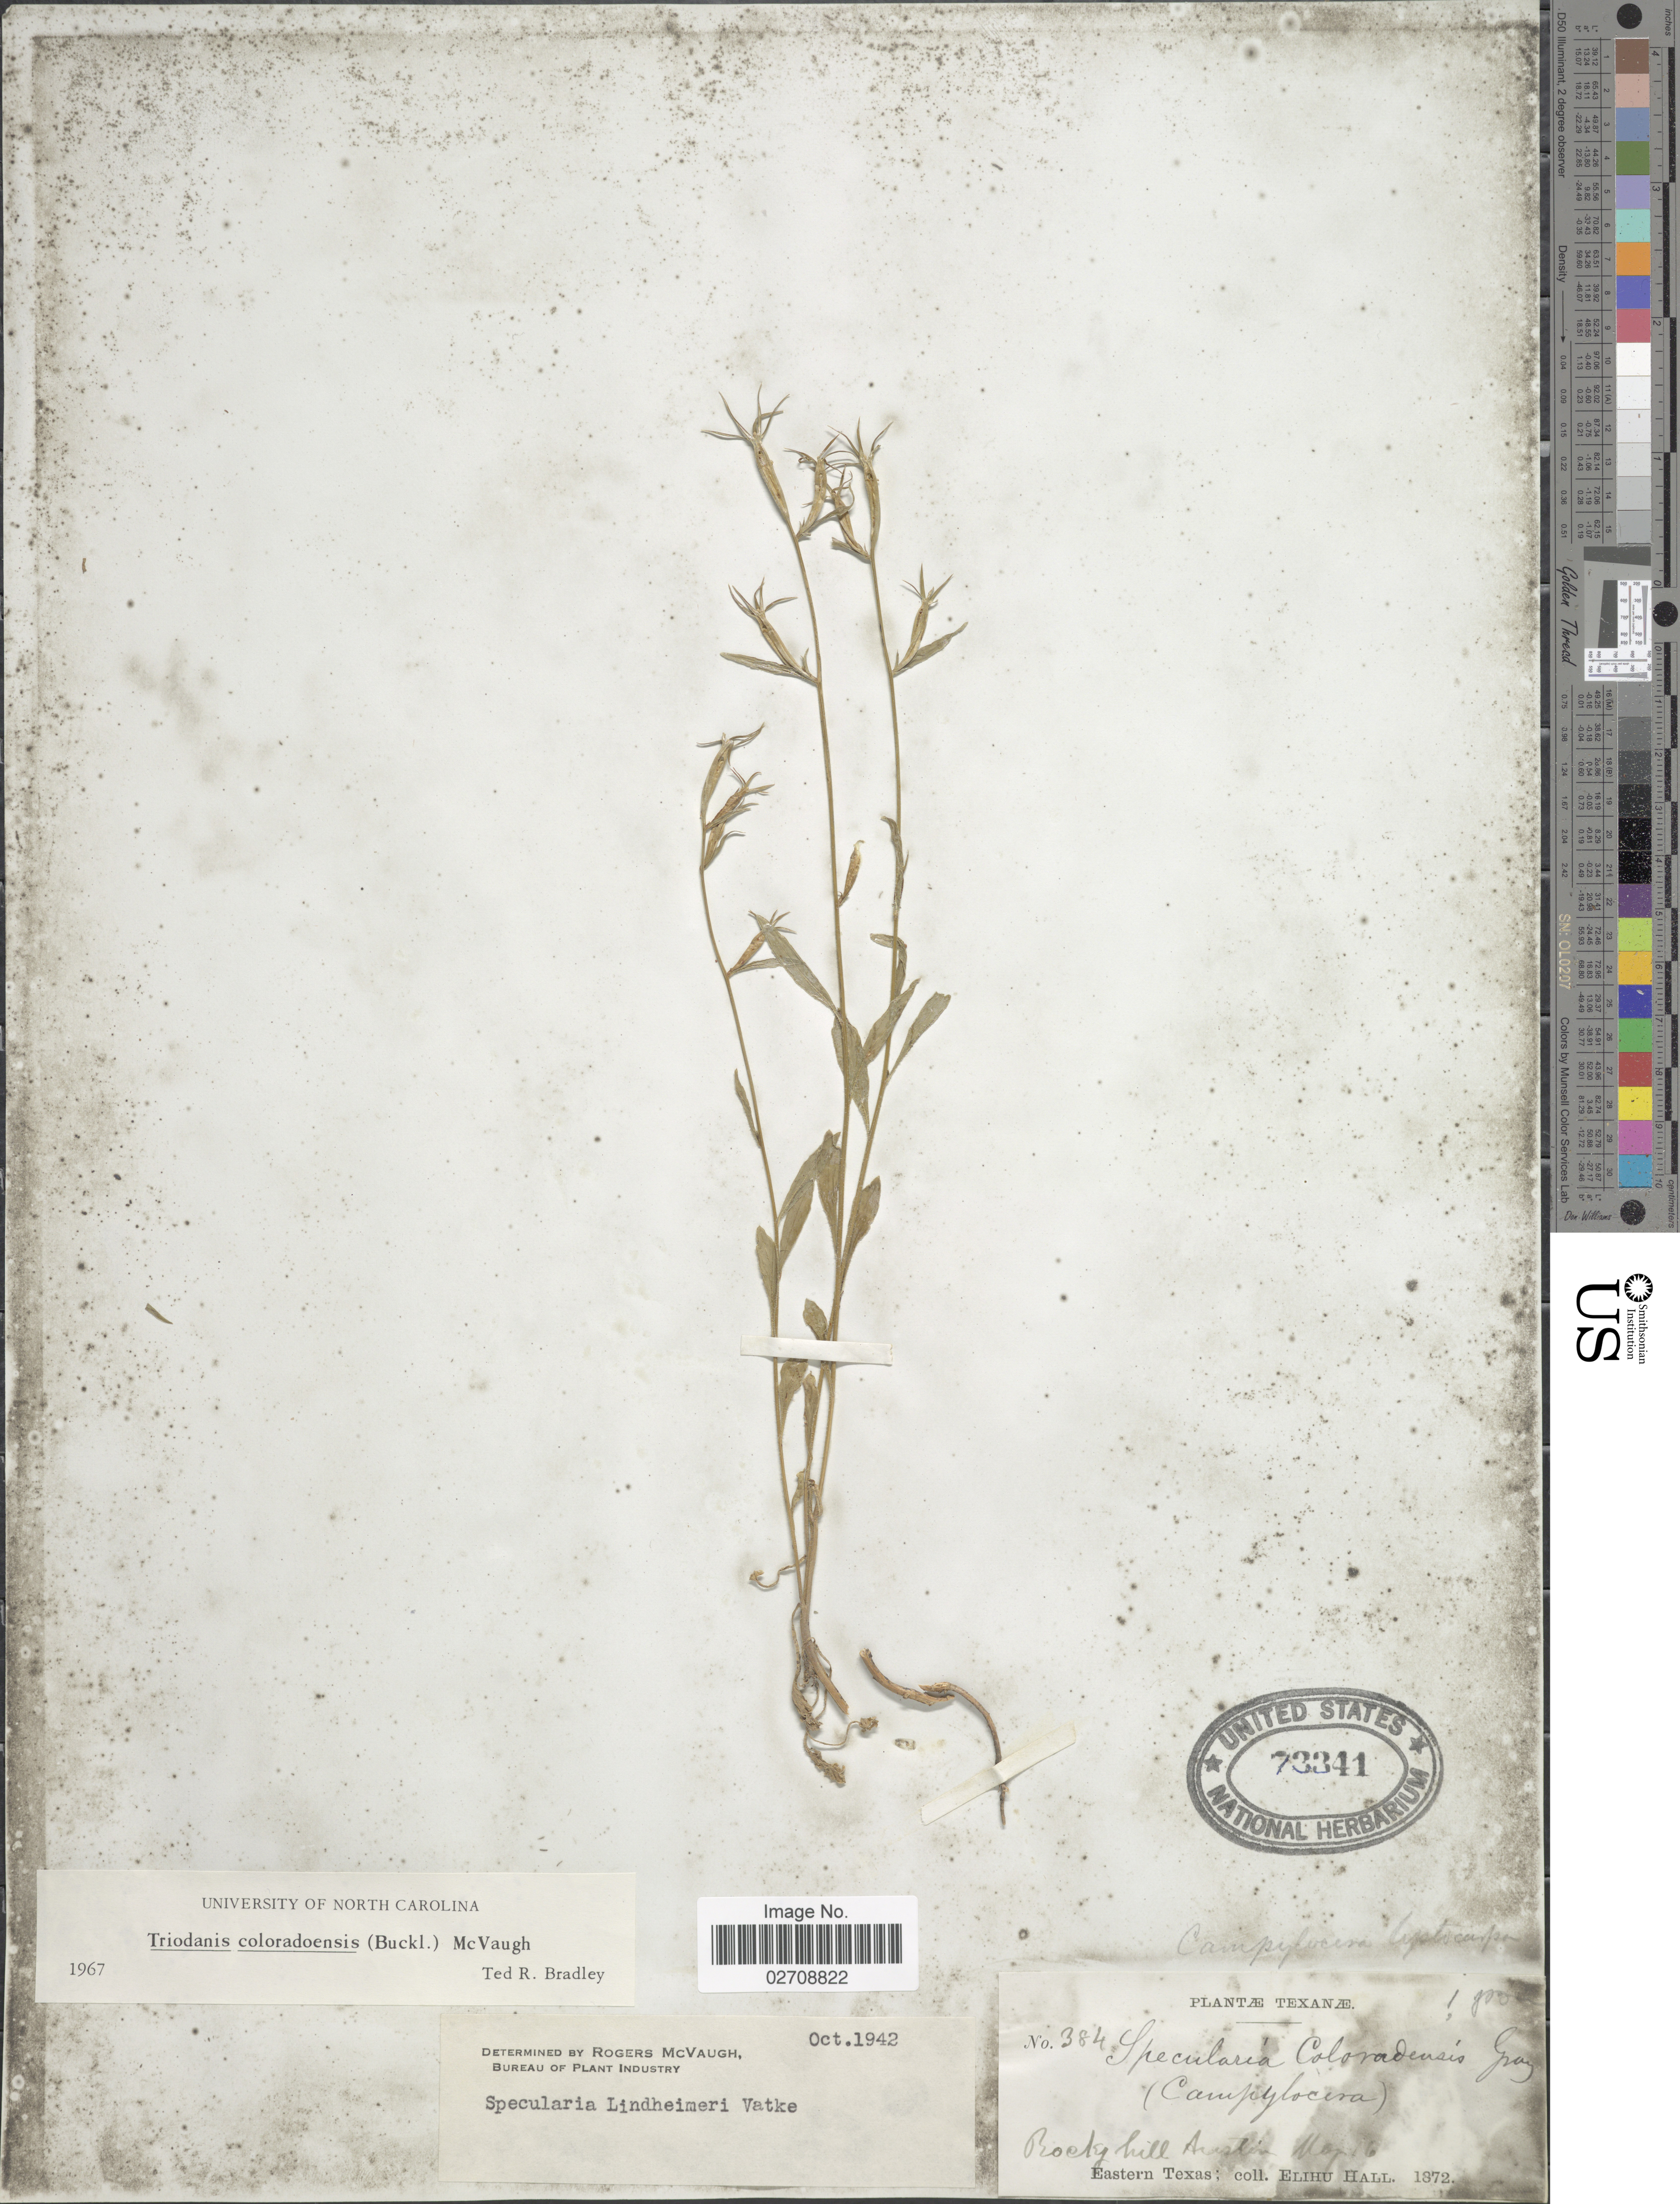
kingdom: Plantae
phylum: Tracheophyta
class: Magnoliopsida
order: Asterales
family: Campanulaceae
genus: Triodanis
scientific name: Triodanis coloradoensis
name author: (Buckley) McVaugh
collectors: E. Hall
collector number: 384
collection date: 1872-05-16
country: United States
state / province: Texas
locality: Eastern Texas, Rocky Hill, Austin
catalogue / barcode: US 73341